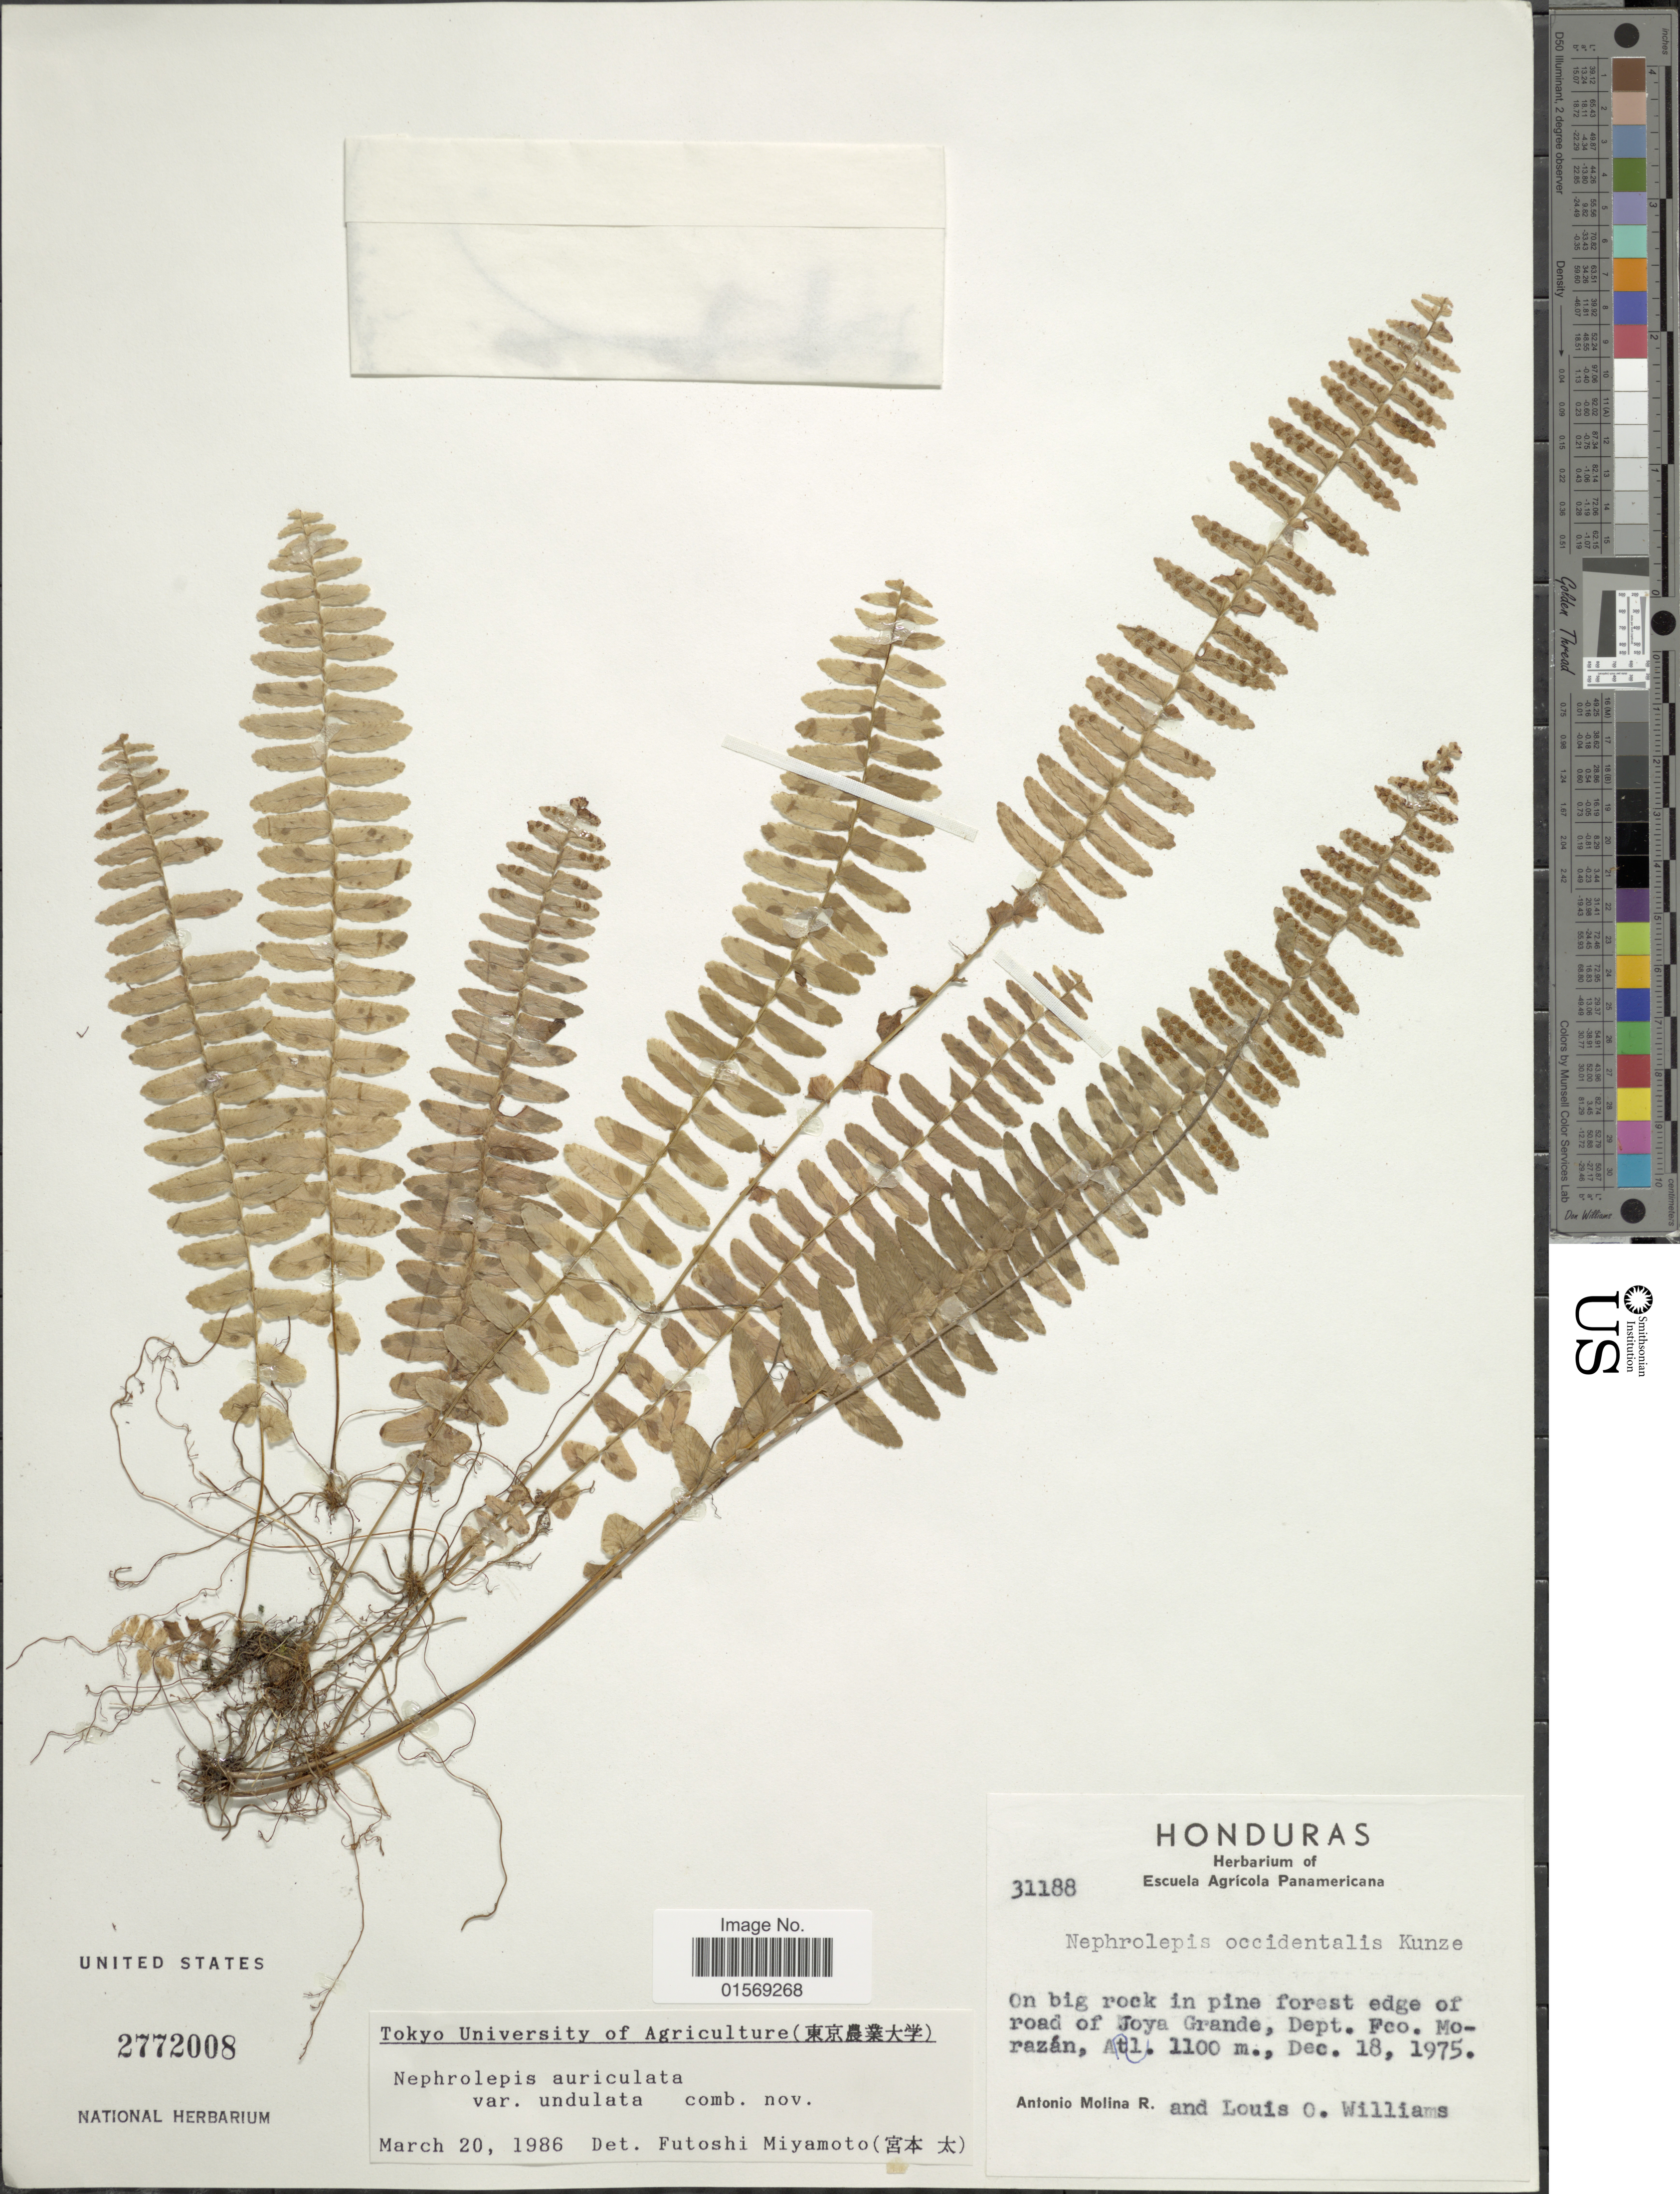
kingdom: Plantae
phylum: Tracheophyta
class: Polypodiopsida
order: Polypodiales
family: Nephrolepidaceae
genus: Nephrolepis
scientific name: Nephrolepis undulata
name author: J. Sm.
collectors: A. Molina R. & L. O. Williams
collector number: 31188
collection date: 1975-12-18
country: Honduras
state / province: Fco. Morazán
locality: Honduras. Pine forest edge of road of Joya Grande, Dept. Fco, Morazan.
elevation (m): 1100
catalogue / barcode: US 2772008